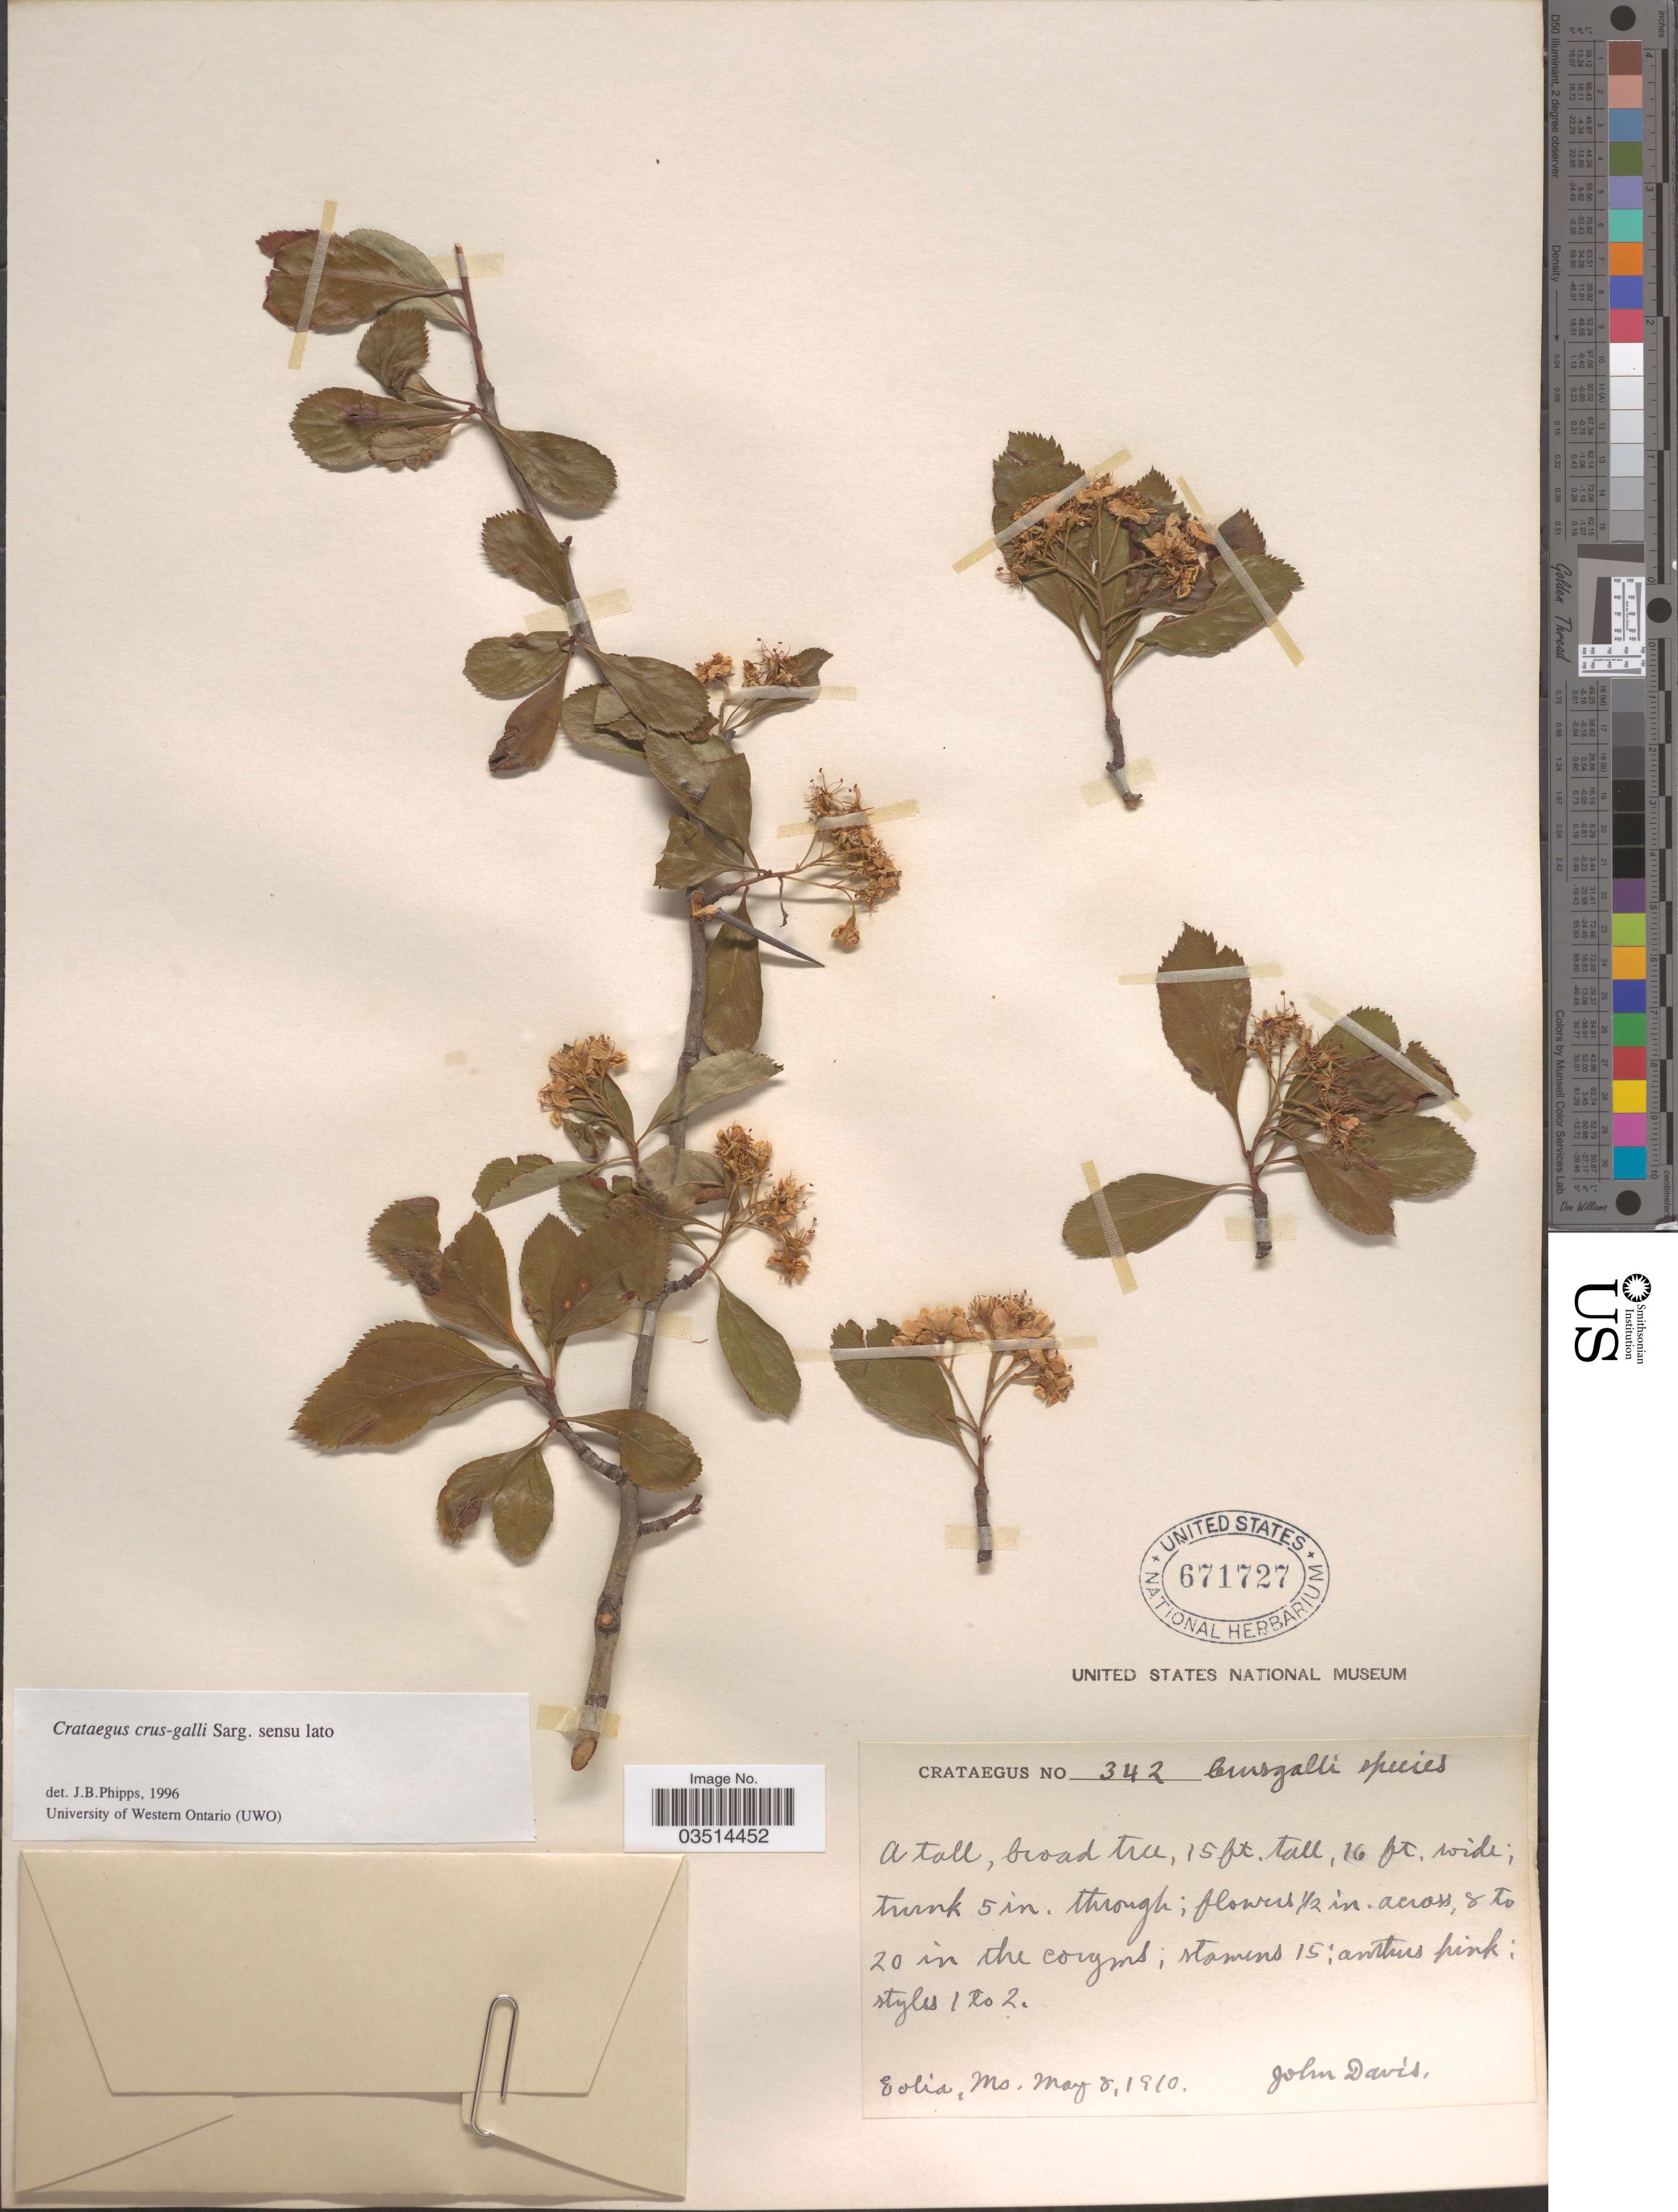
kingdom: Plantae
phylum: Tracheophyta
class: Magnoliopsida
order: Rosales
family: Rosaceae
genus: Crataegus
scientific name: Crataegus crus-galli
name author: L.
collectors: J. Davis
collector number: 342?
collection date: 1910-05-08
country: United States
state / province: Missouri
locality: Eolia.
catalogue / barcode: US 671727